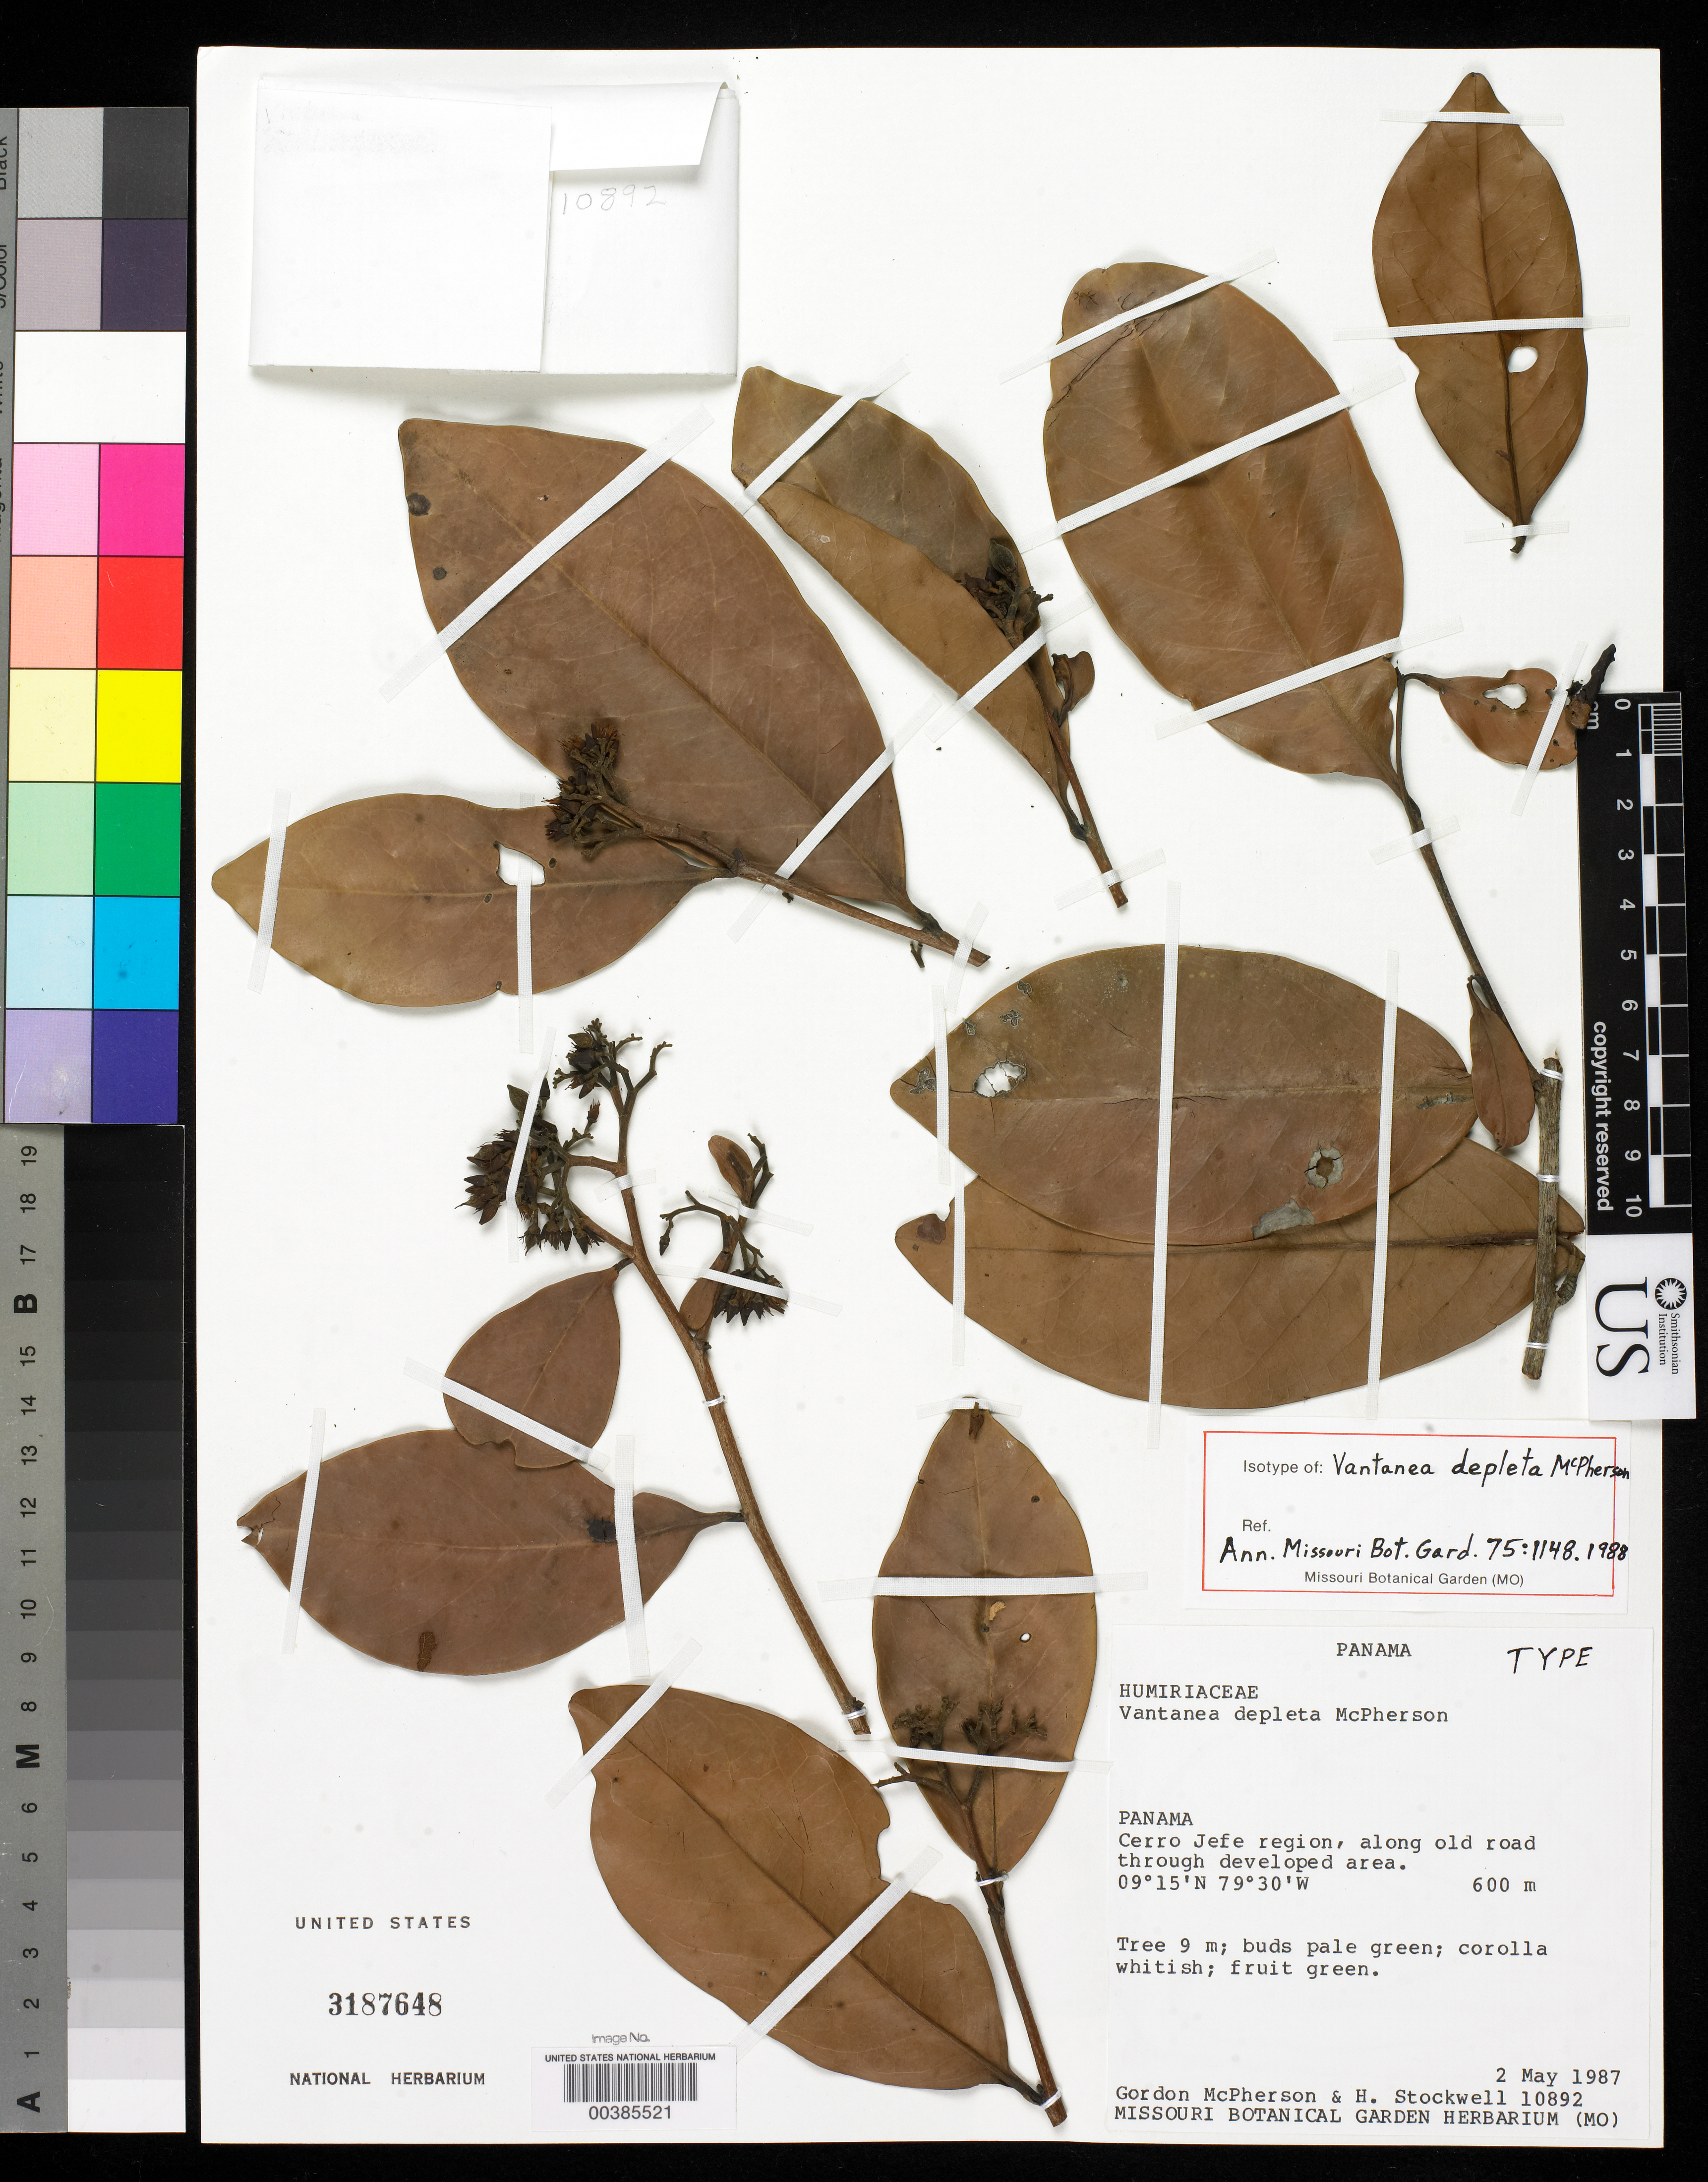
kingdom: Plantae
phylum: Tracheophyta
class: Magnoliopsida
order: Malpighiales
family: Humiriaceae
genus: Vantanea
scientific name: Vantanea depleta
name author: McPherson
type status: Isotype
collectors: G. D. McPherson & H. Stockwell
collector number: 10892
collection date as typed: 02 May 1987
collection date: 1987-05-02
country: Panama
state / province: Panamá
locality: Cerro Jefe region, along old road through developed area.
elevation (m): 600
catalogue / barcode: US 3187648